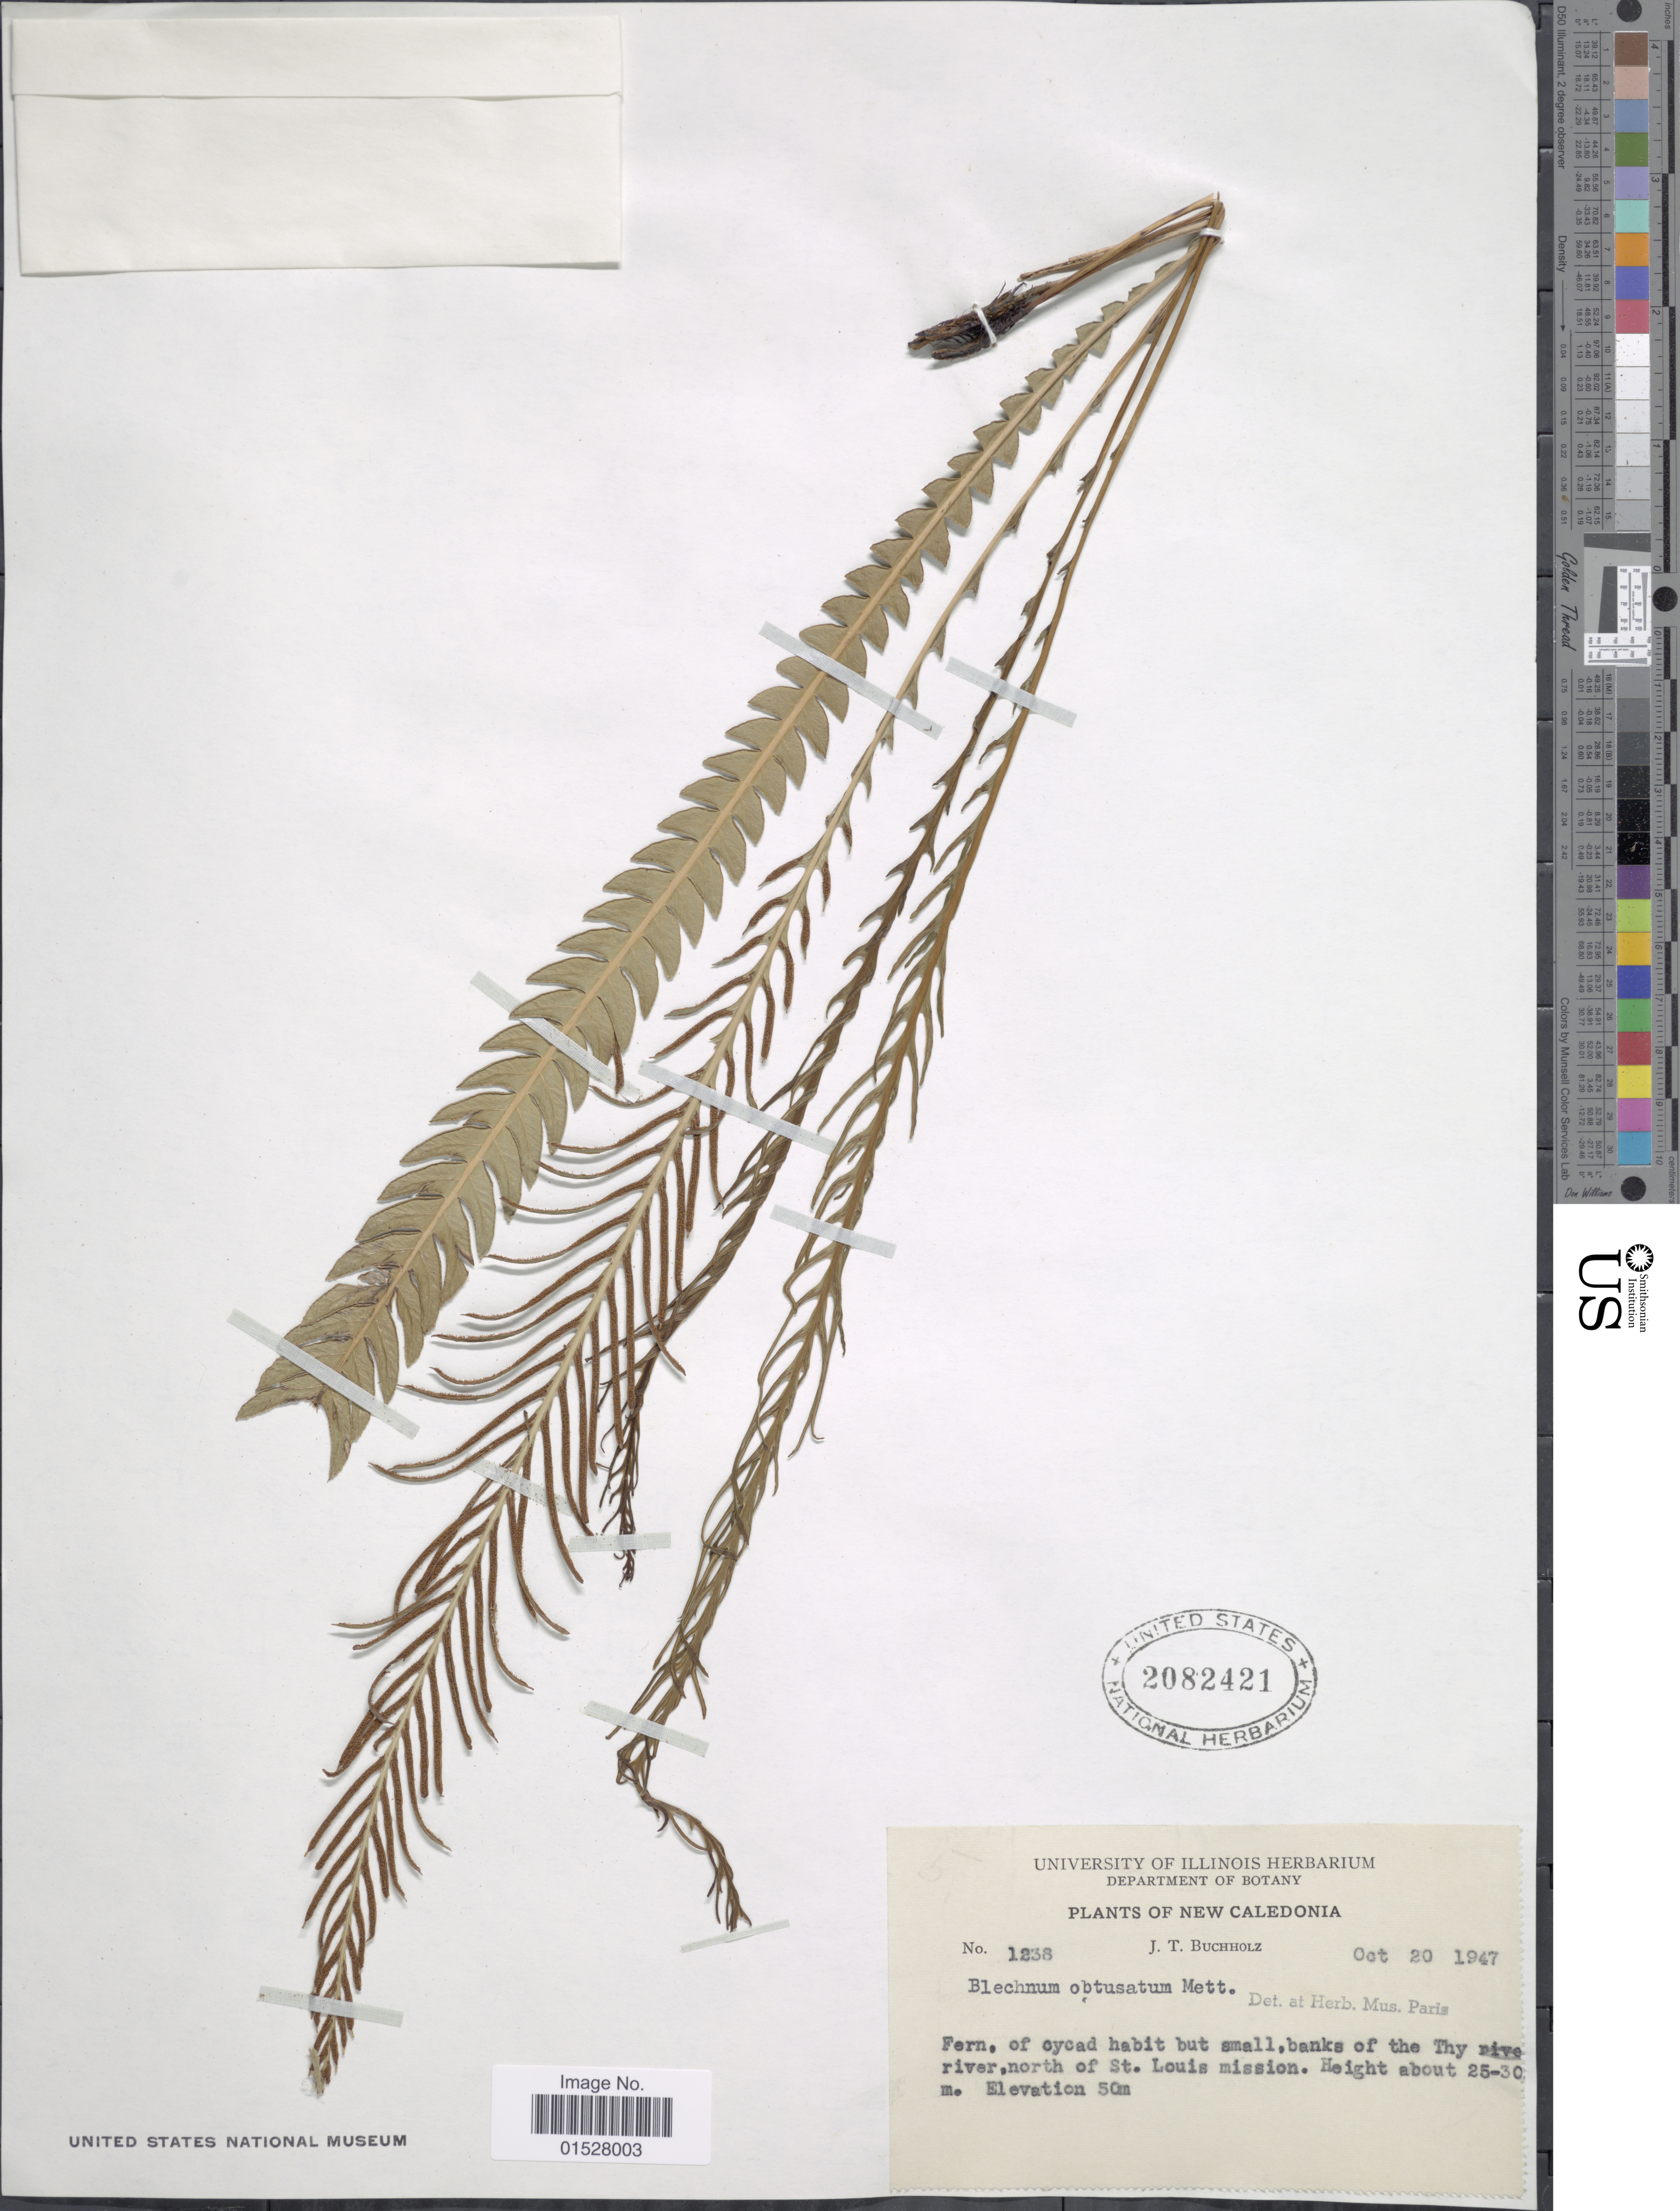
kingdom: Plantae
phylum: Tracheophyta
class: Polypodiopsida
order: Polypodiales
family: Blechnaceae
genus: Blechnum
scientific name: Blechnum obtusatum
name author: (Labill.) Mett.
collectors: J. T. Buchholz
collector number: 1238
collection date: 1947-10-20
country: New Caledonia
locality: Banks of the Thy river, north of St. Louis mission.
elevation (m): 50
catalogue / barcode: US 2082421